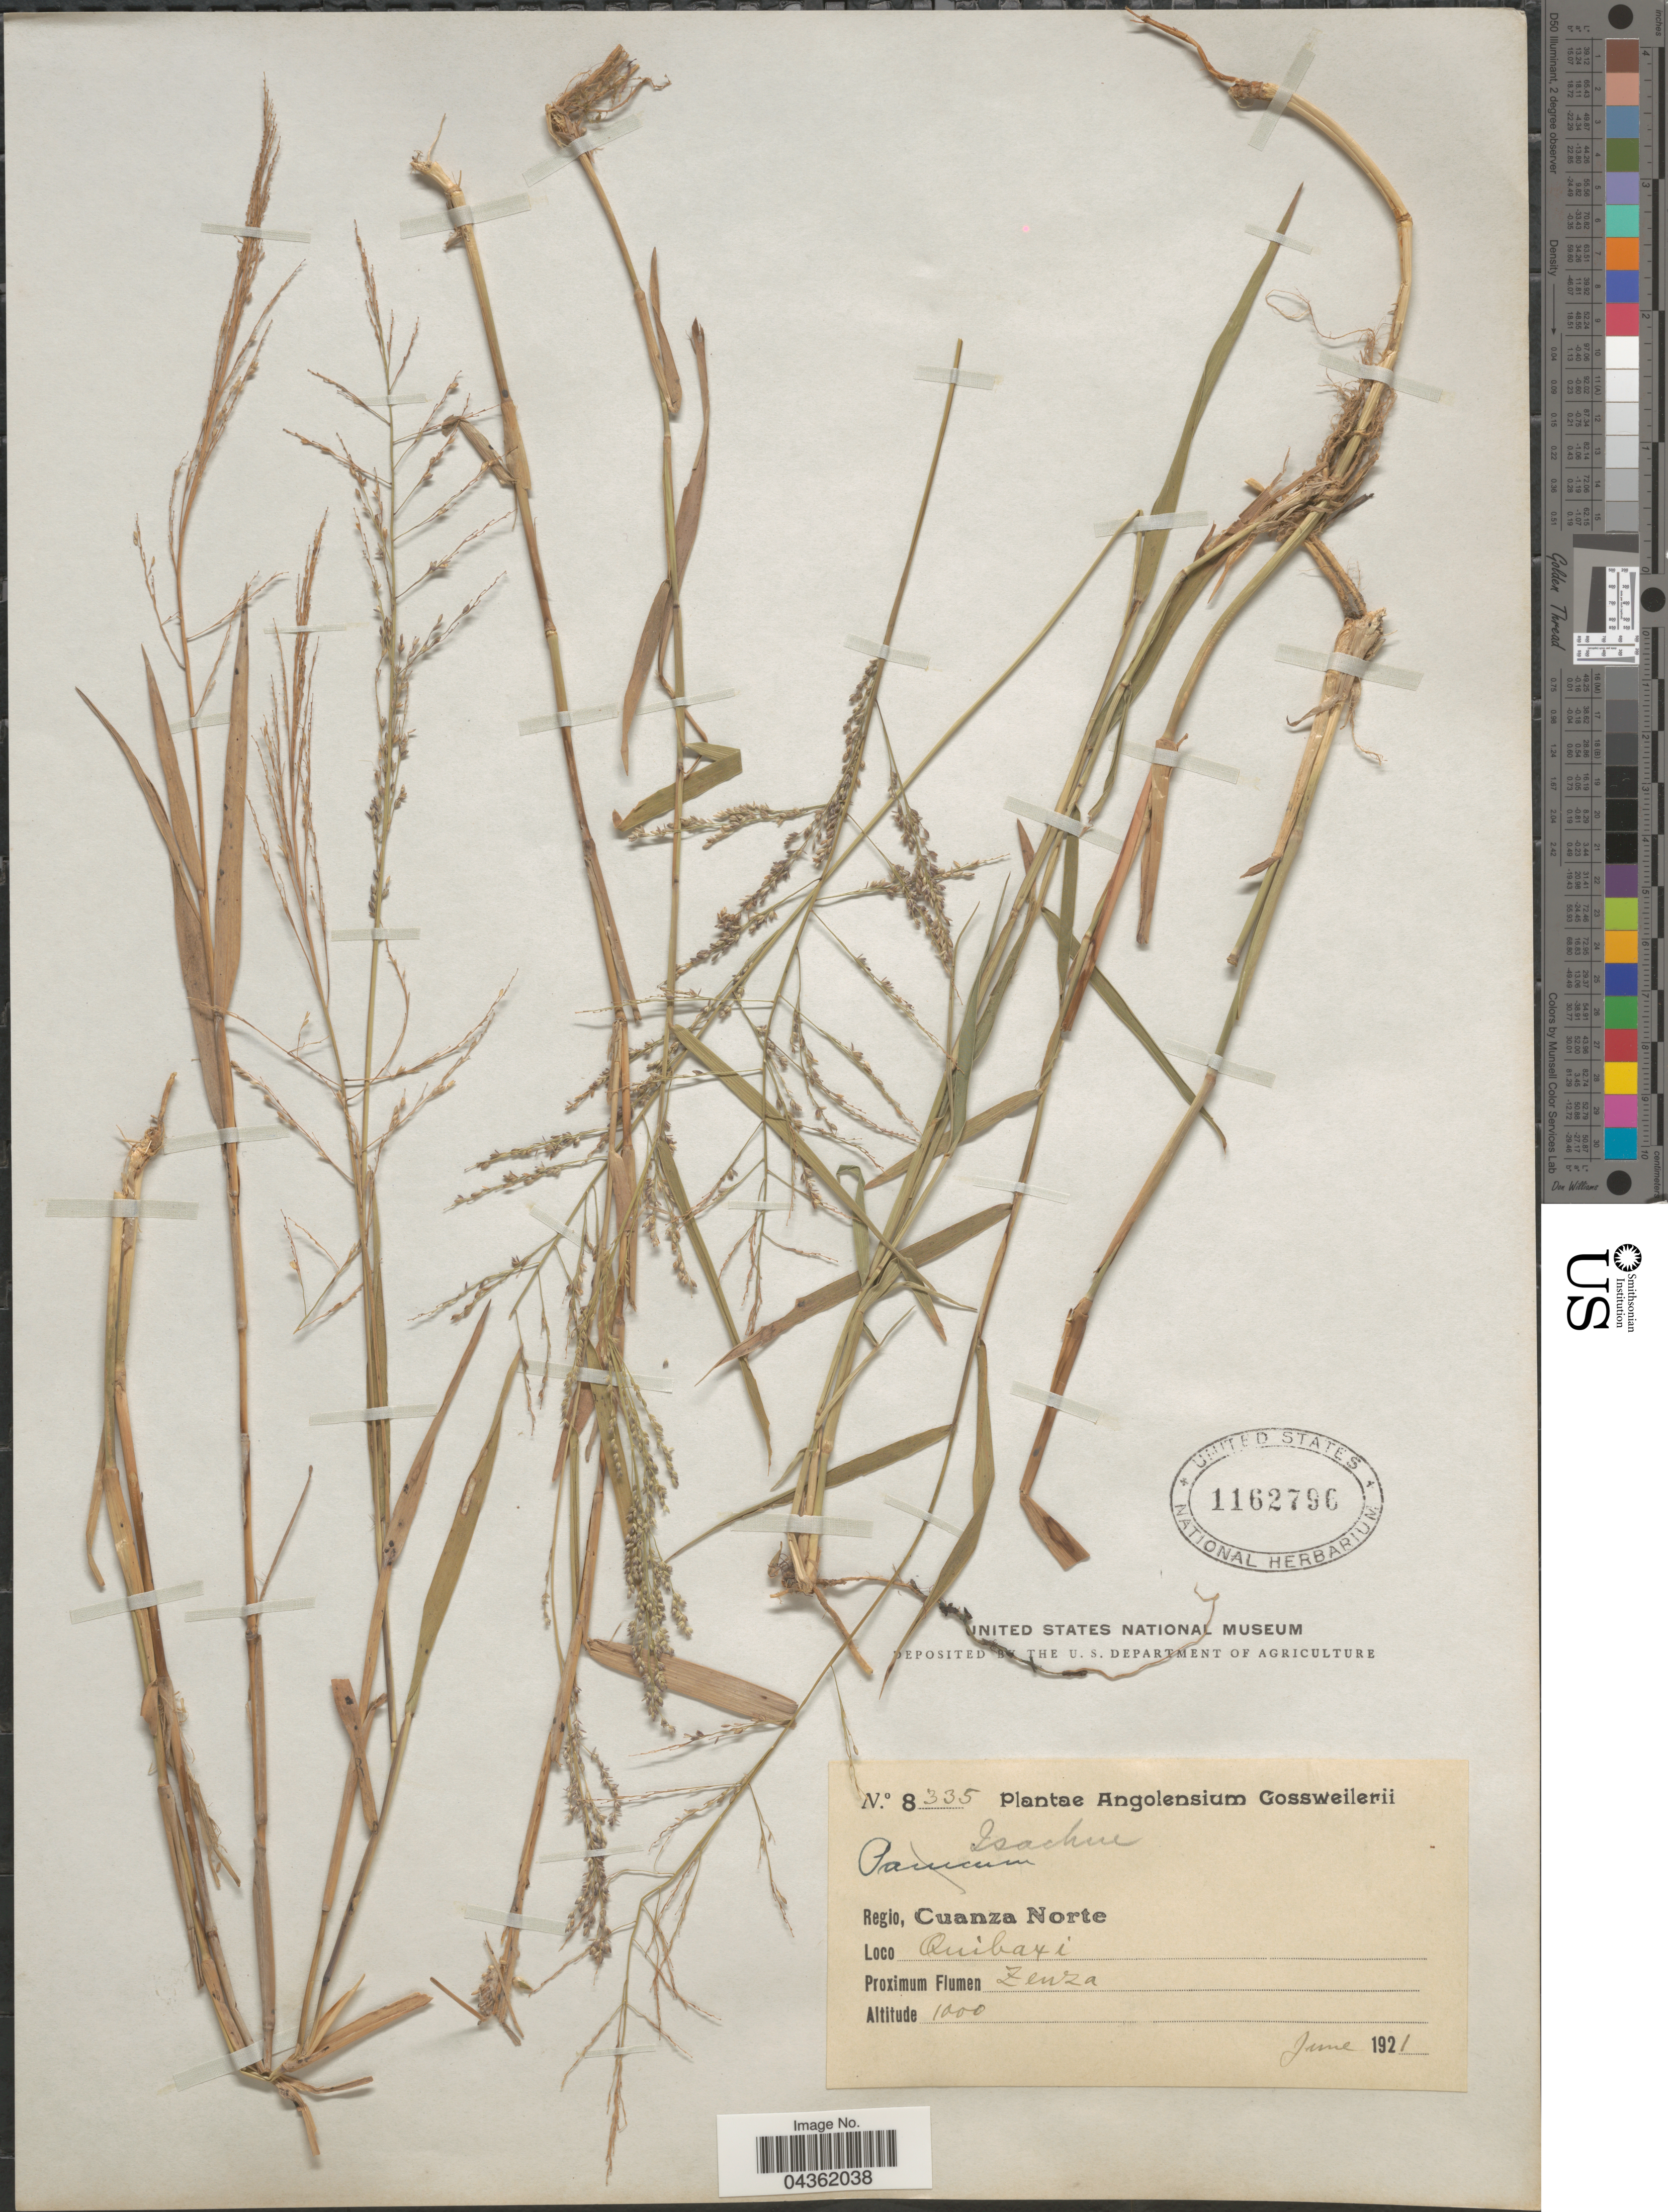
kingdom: Plantae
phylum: Tracheophyta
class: Liliopsida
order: Poales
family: Poaceae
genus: Isachne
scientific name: Isachne sp.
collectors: -. Gossweiler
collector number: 8335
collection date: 1921-06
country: Angola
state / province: Cuanza Norte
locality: Regio, Cuanza Norte. Quibaxi. Proximum Flumen Zenza.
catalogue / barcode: US 1162796